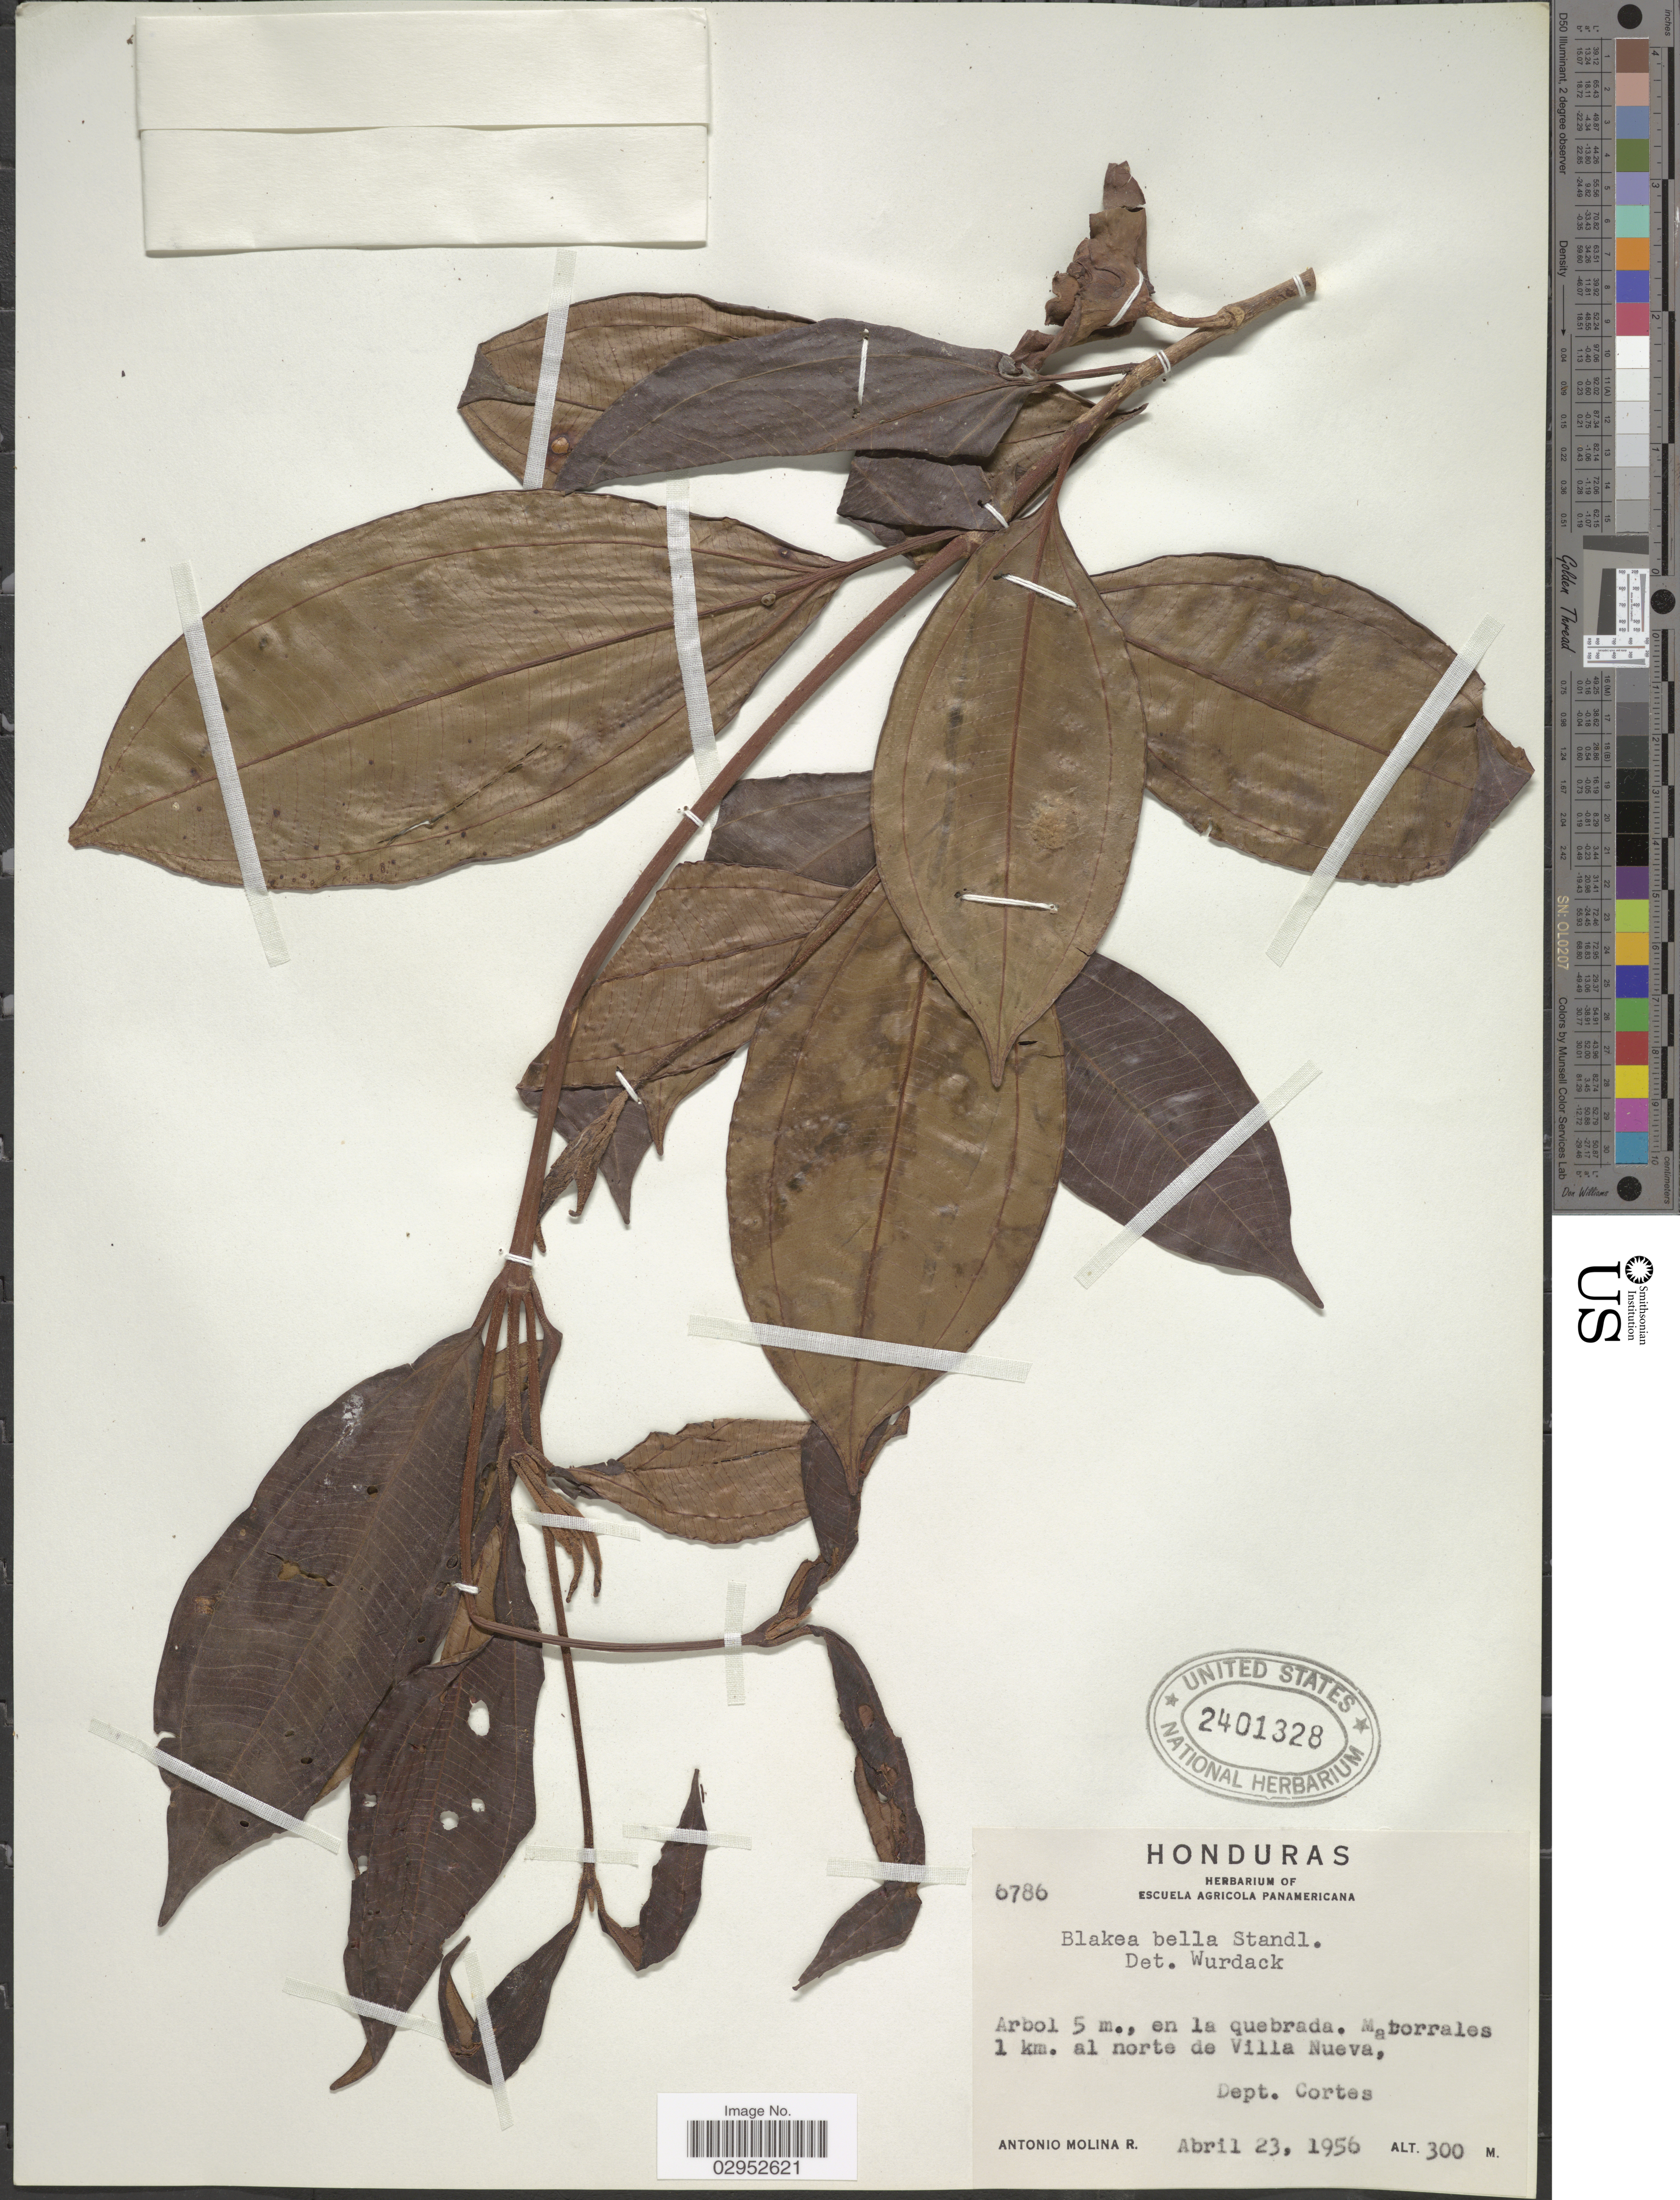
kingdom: Plantae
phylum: Tracheophyta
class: Magnoliopsida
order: Myrtales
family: Melastomataceae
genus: Blakea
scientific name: Blakea bella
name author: Standl.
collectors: A. Molina R.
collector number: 6786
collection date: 1956-04-23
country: Honduras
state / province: Cortés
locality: Maborrales 1 km. al norte de Villa Nueva, Dept. Cortes.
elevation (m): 300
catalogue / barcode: US 2401328